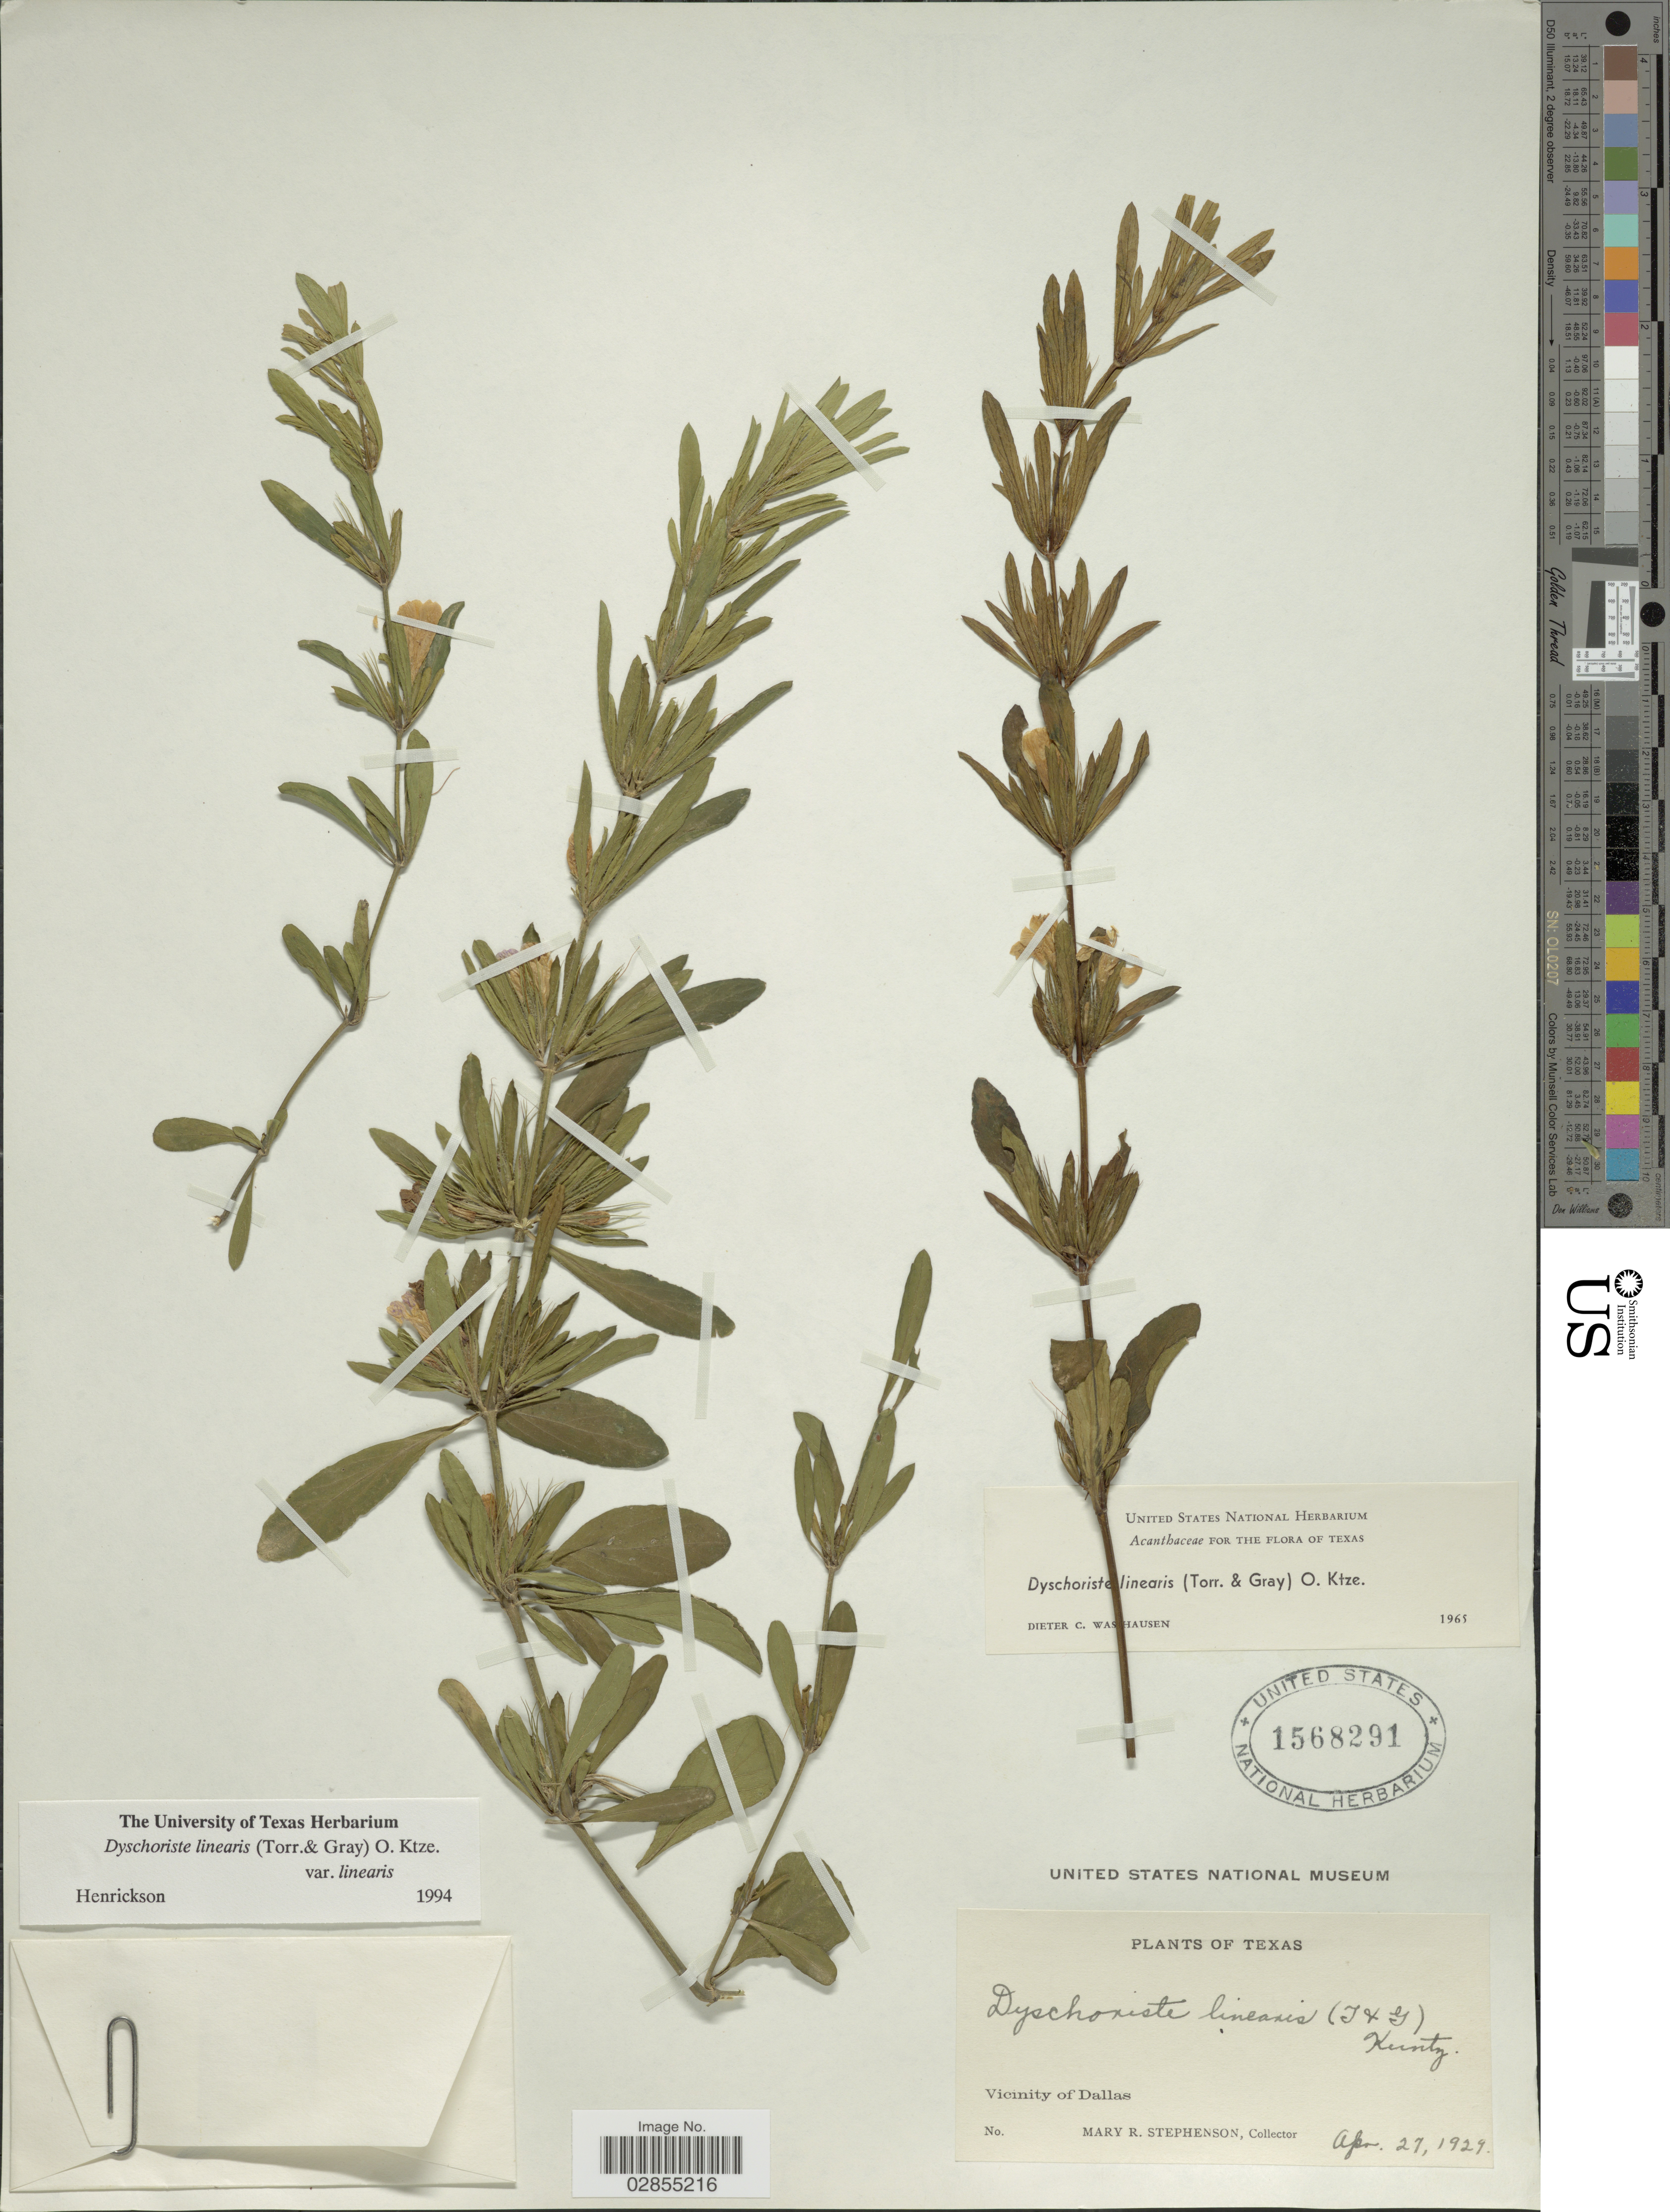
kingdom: Plantae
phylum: Tracheophyta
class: Magnoliopsida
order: Lamiales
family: Acanthaceae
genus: Dyschoriste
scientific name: Dyschoriste linearis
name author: (Torr. & A. Gray) Kuntze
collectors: M. Stephenson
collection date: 1929-04-27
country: United States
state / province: Texas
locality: Vicinity of Dallas.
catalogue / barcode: US 1568291